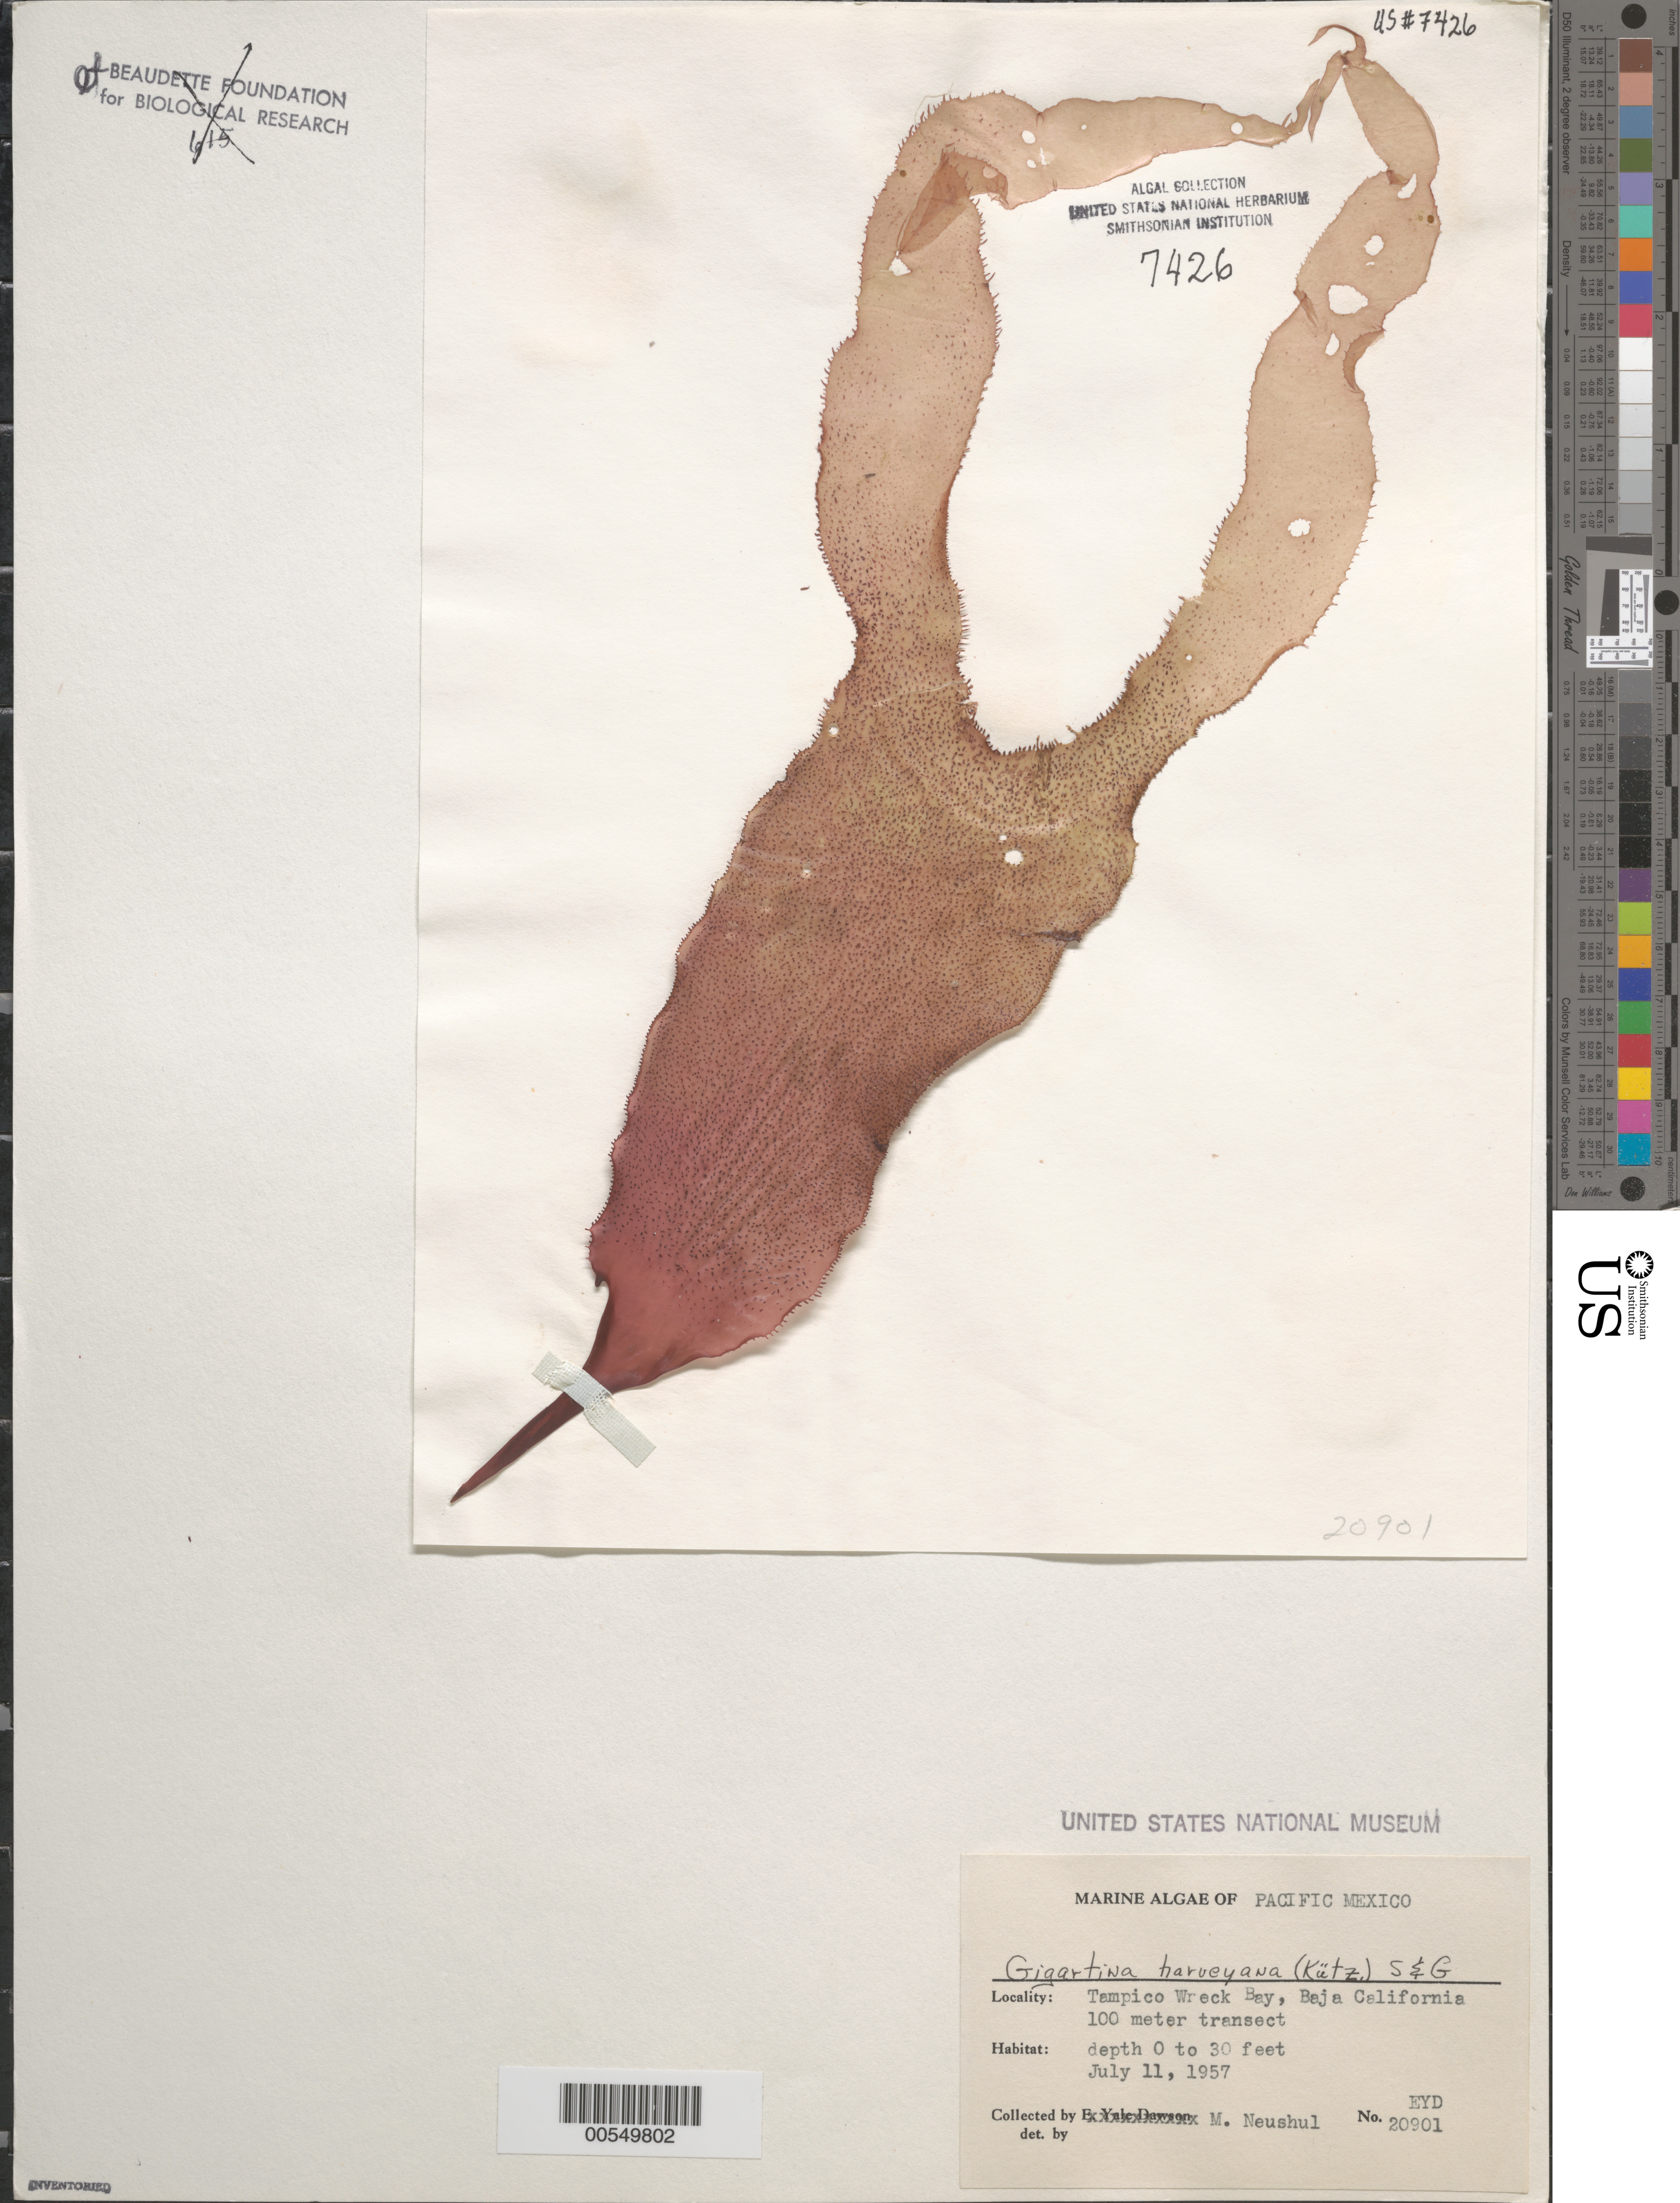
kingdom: Plantae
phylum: Rhodophyta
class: Florideophyceae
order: Gigartinales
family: Gigartinaceae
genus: Chondracanthus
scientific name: Chondracanthus harveyanus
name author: (Kütz.) Guiry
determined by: Algae name updating Project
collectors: M. Neushul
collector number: EYD 20901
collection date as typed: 11 Jul 1957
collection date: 1957-07-11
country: Mexico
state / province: Baja California Norte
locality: Tampico Wreck Bay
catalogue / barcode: US 7426